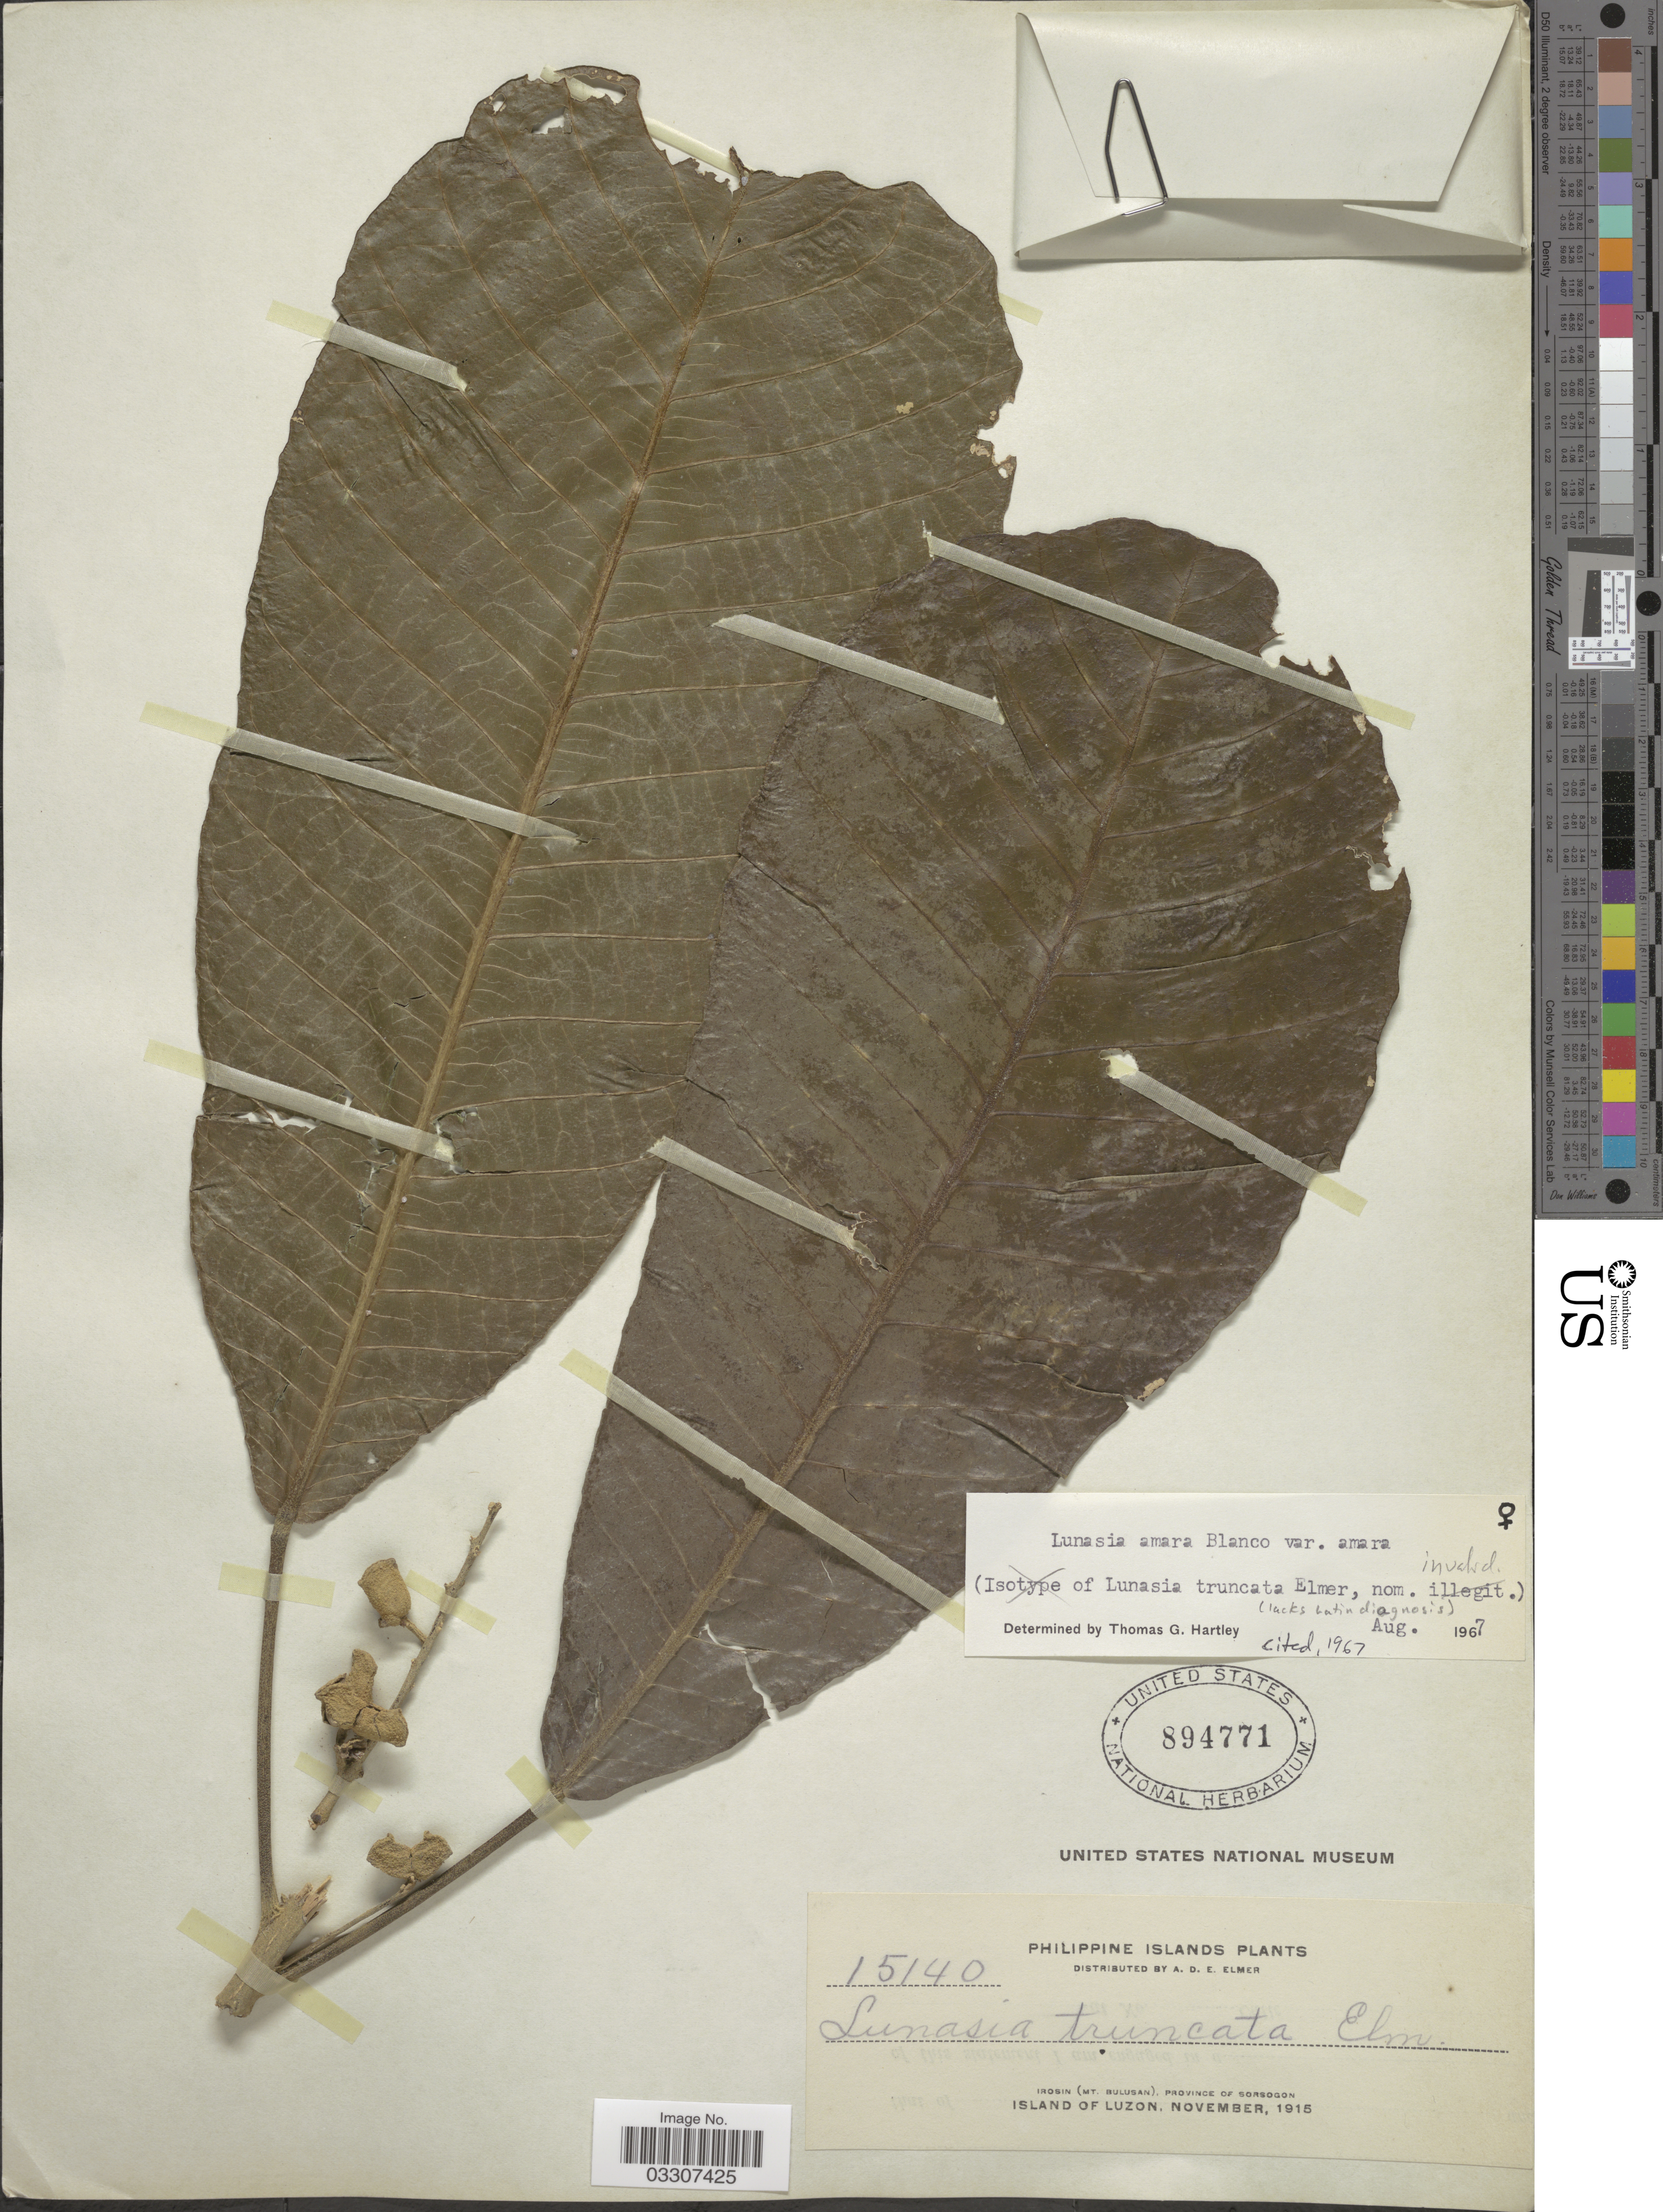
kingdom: Plantae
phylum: Tracheophyta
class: Magnoliopsida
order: Sapindales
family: Rutaceae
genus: Lunasia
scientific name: Lunasia amara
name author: Blanco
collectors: A. D. E. Elmer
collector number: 15140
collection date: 1915-11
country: Philippines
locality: Philippine Islands. Irosin (Mt. Bulusan), Province of Sorsogon. Island of Luzon.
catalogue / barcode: US 894771